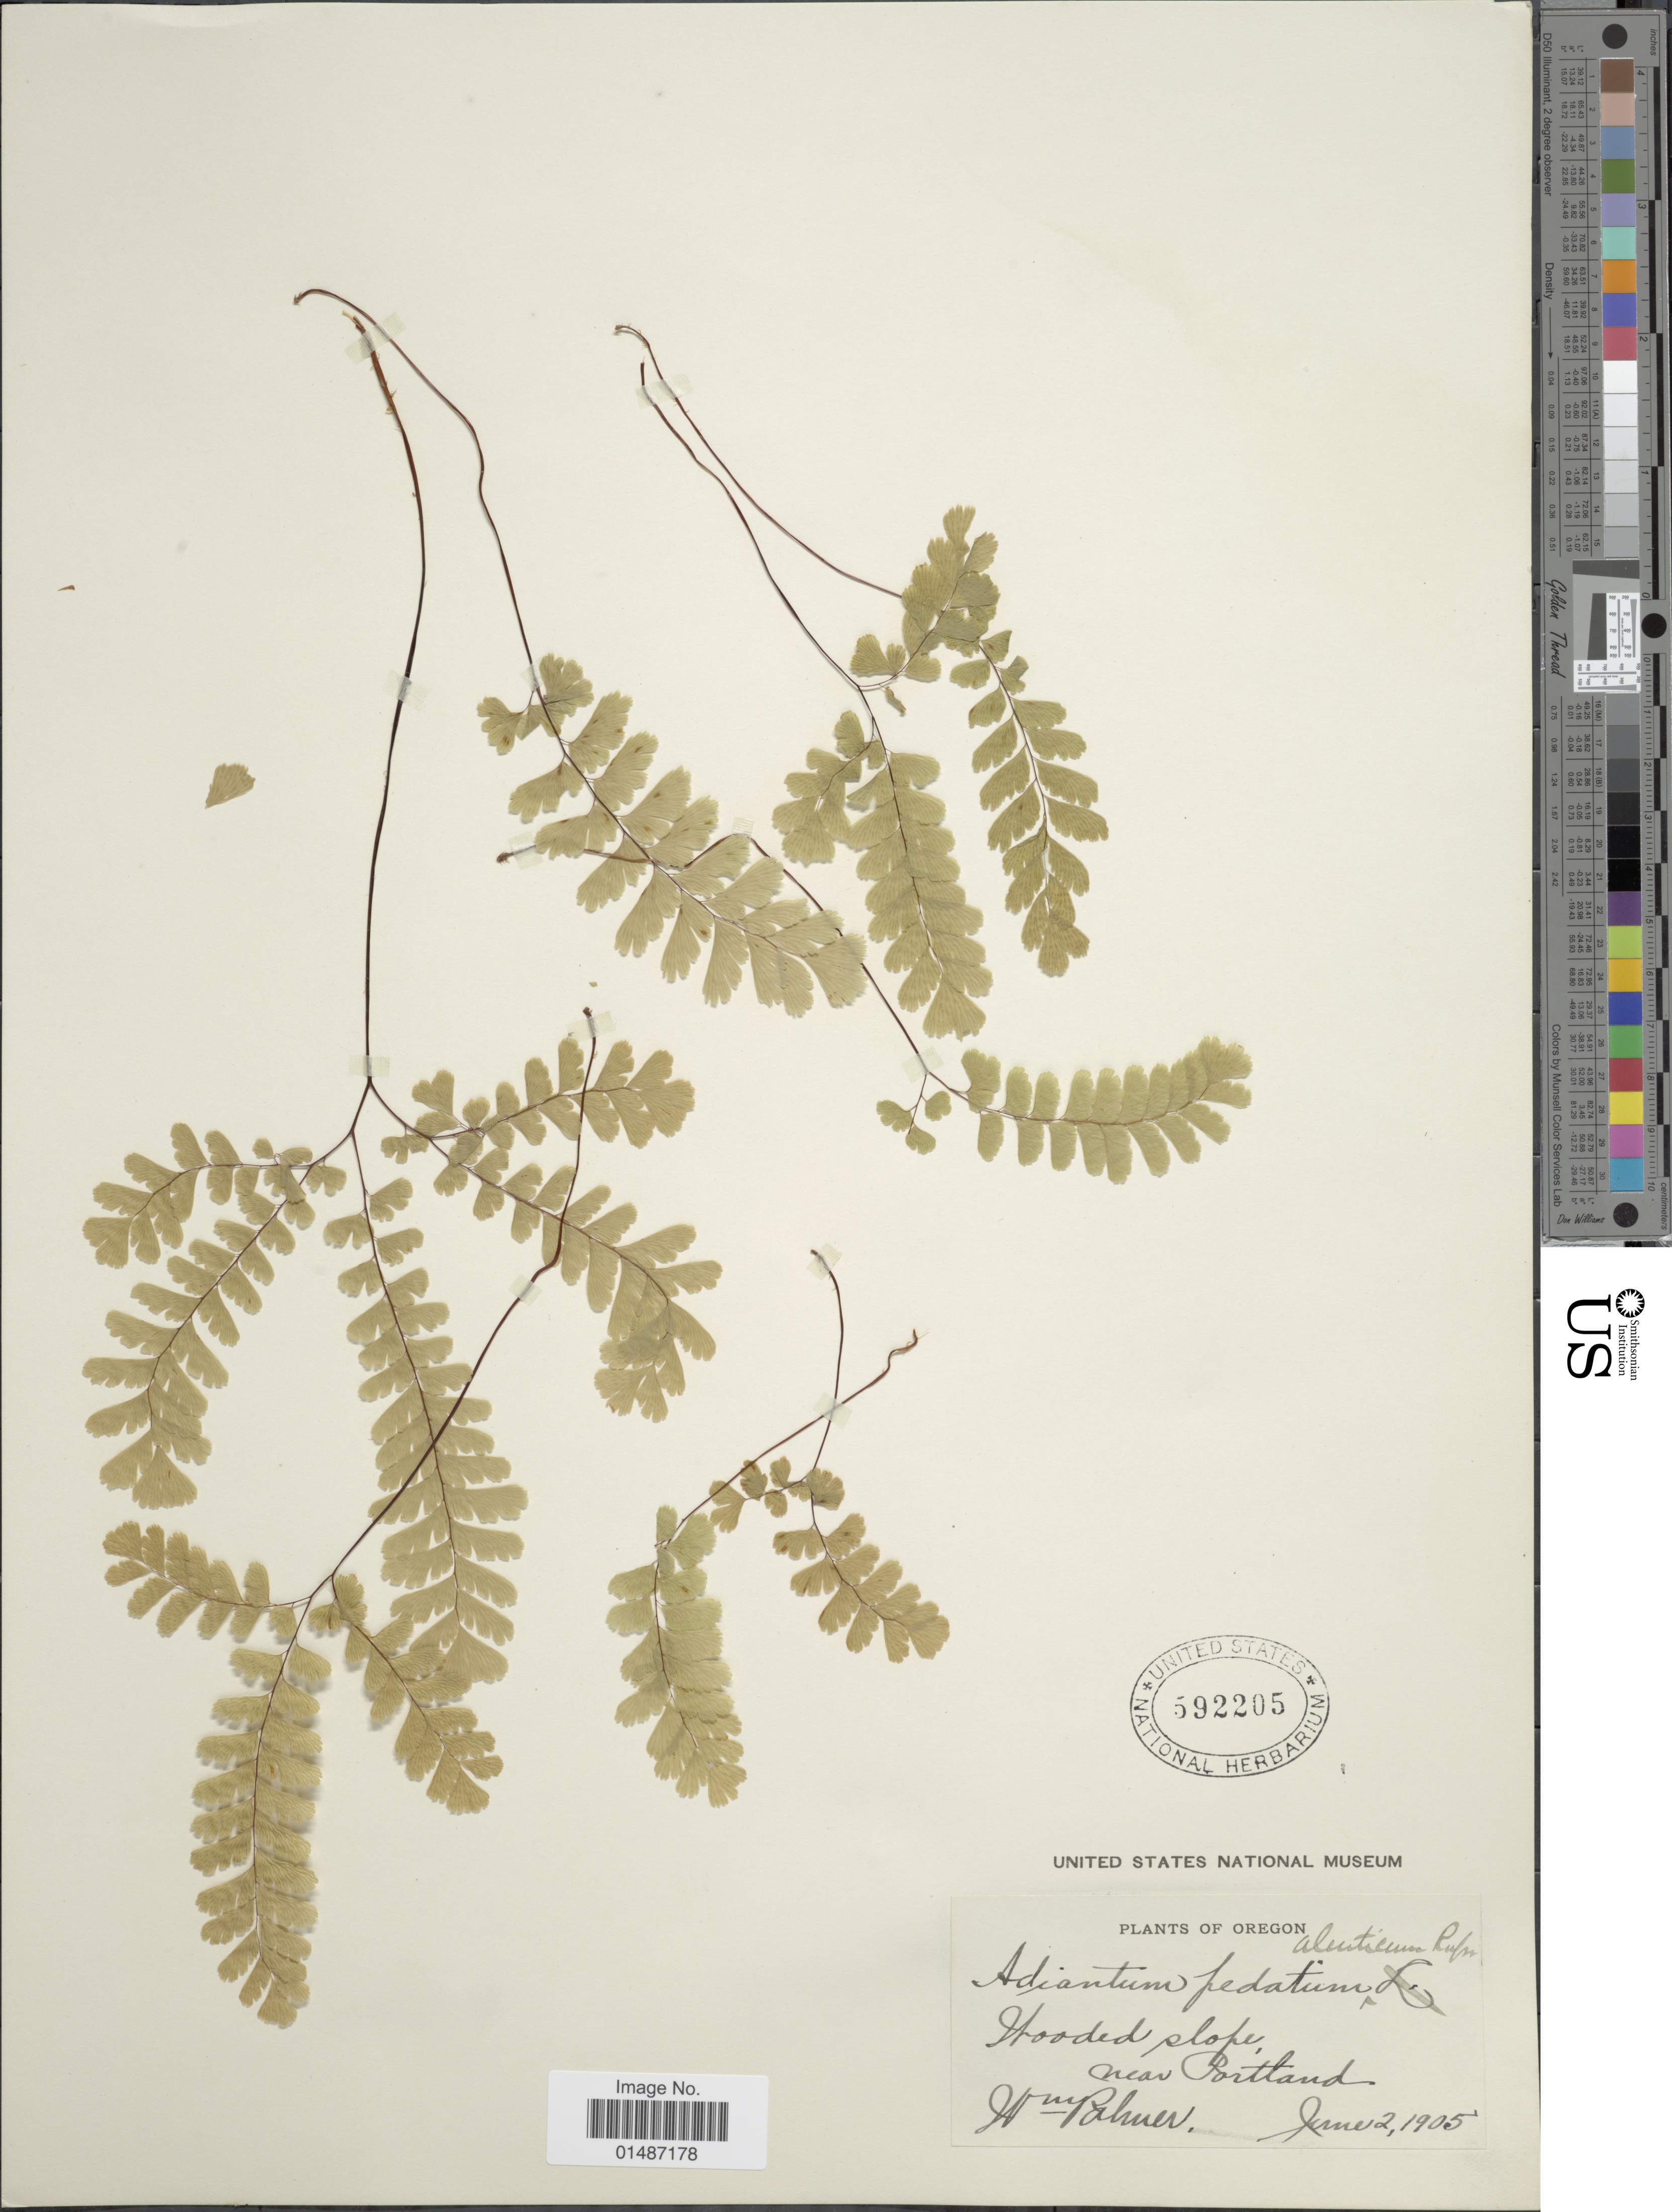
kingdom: Plantae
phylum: Tracheophyta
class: Polypodiopsida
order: Polypodiales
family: Pteridaceae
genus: Adiantum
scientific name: Adiantum pedatum subsp. aleuticum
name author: (Rupr.) Calder & Roy L. Taylor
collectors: W. Palmer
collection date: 1905-06-02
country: United States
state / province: Oregon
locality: Wooded slope near Portland.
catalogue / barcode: US 592205